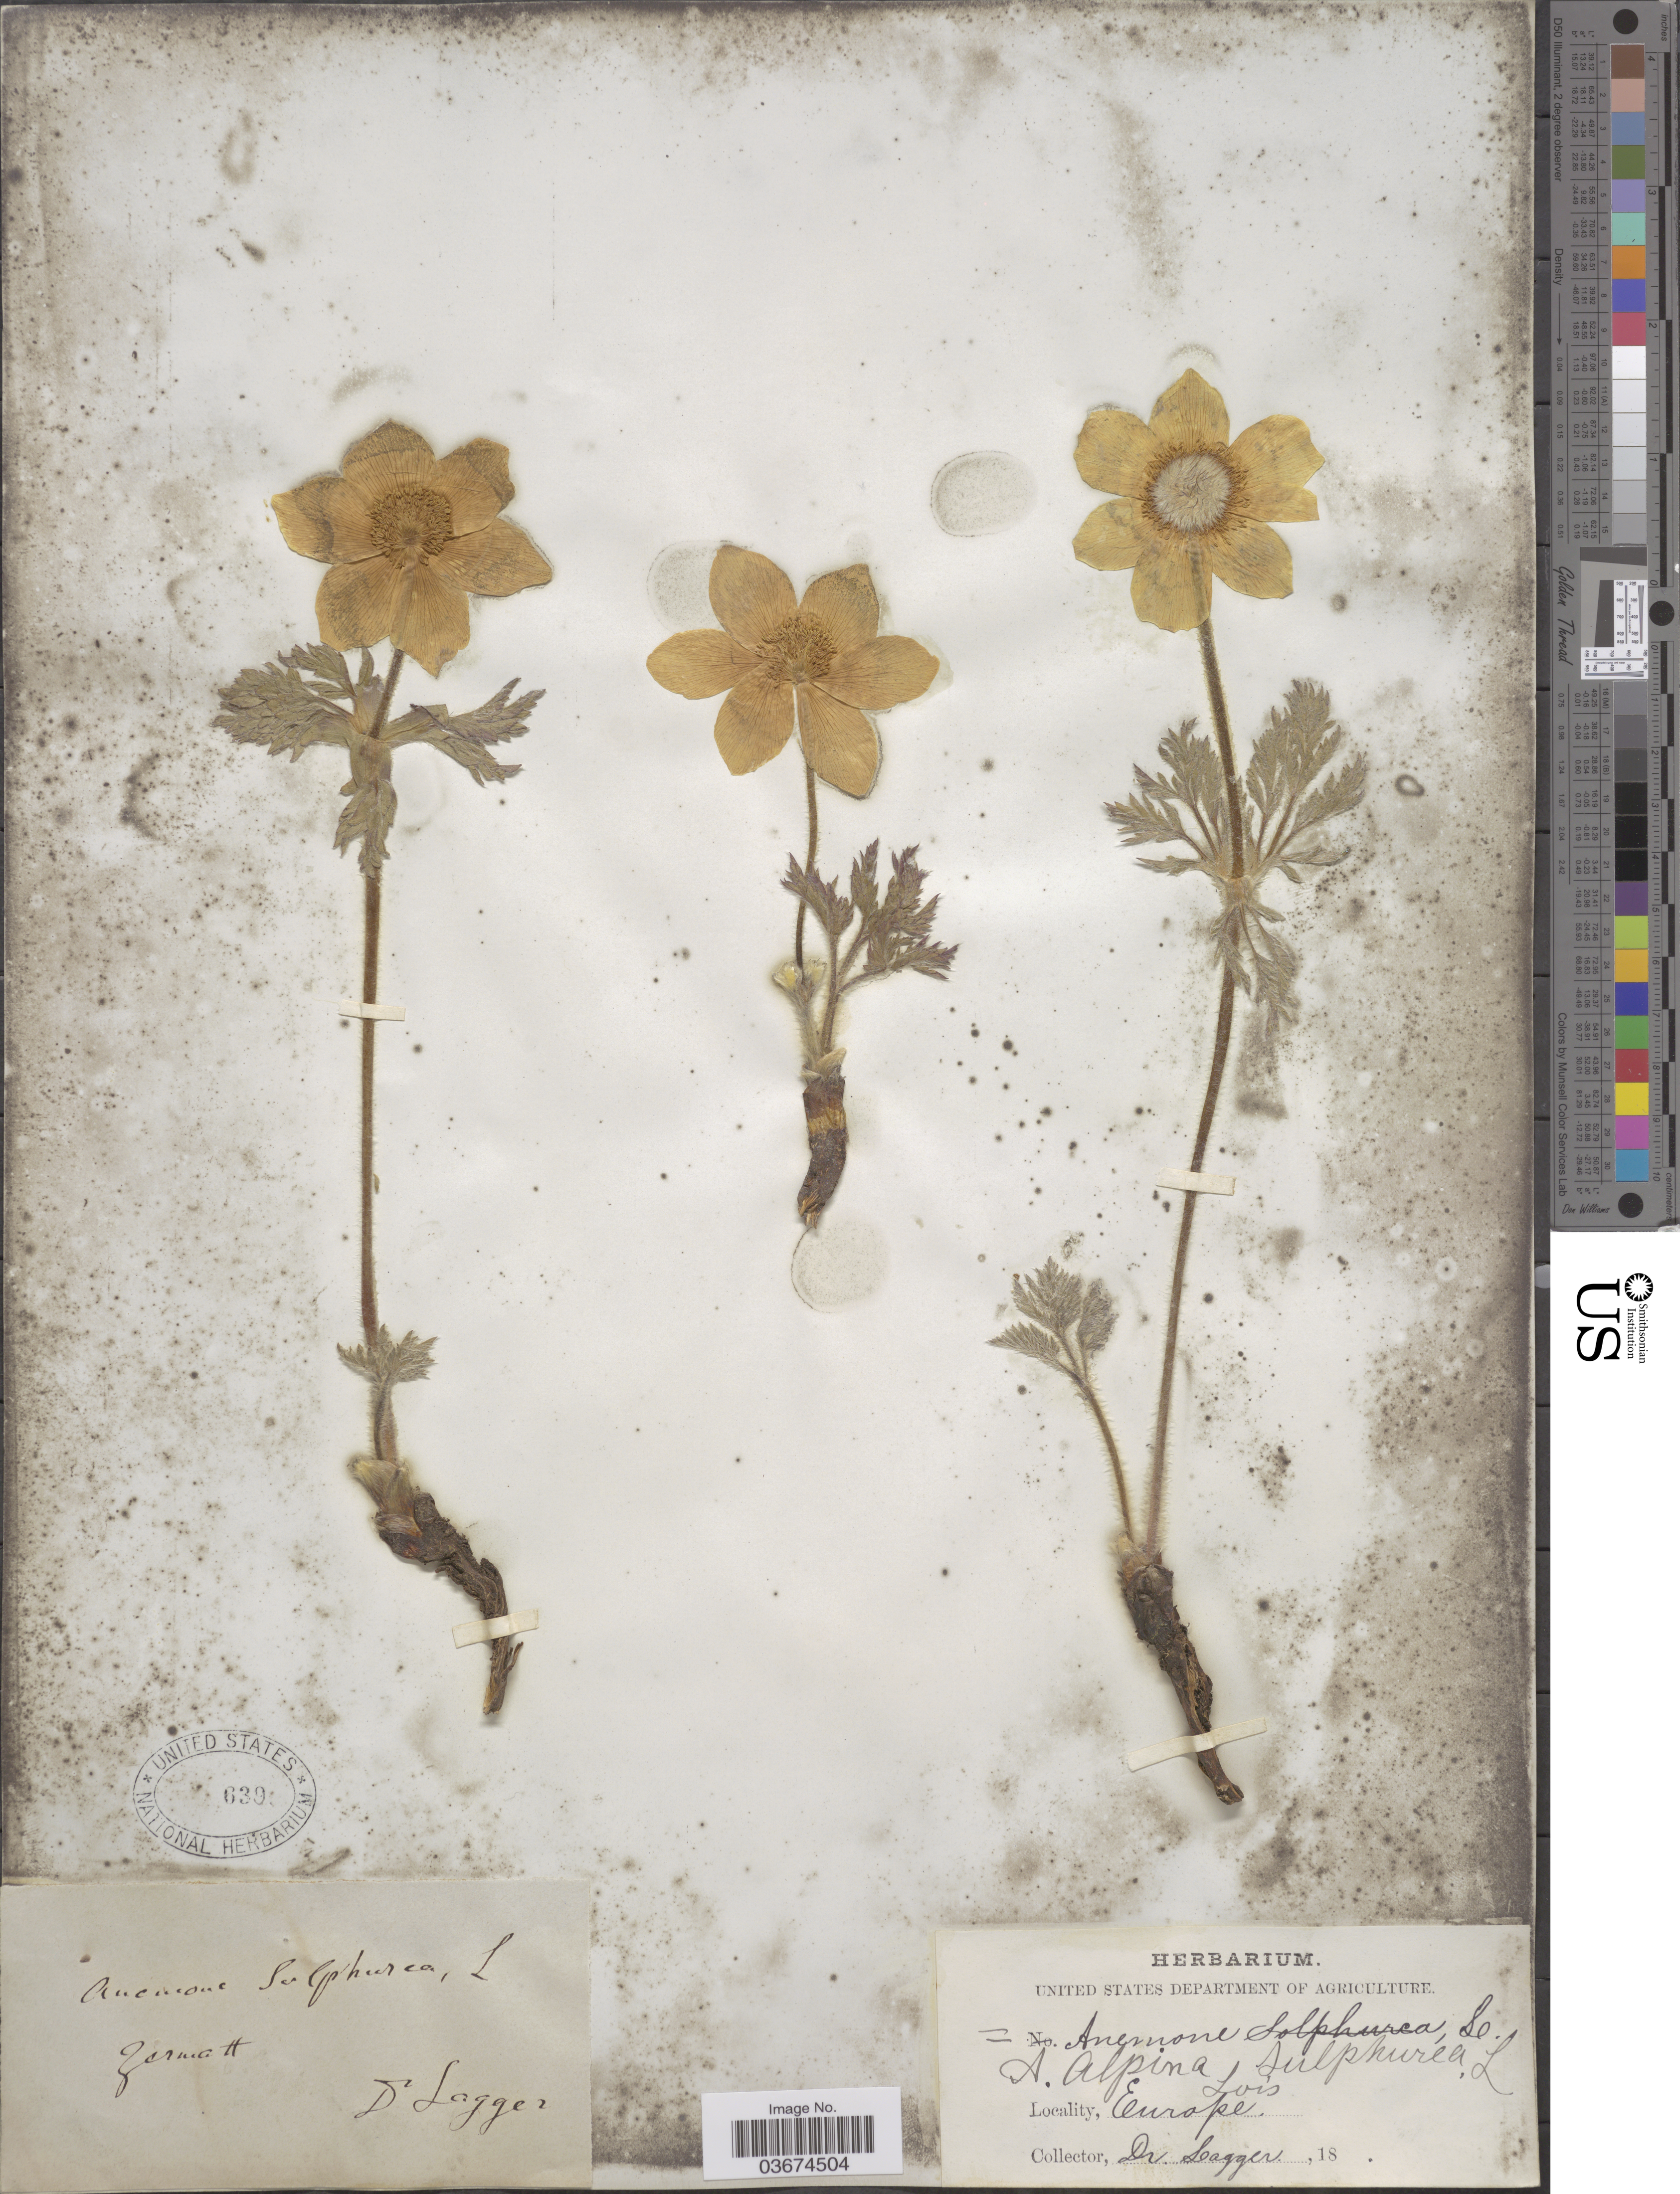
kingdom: Plantae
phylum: Tracheophyta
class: Magnoliopsida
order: Ranunculales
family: Ranunculaceae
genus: Pulsatilla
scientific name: Pulsatilla alpina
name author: Delarbre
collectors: F. J. Lagger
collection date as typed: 18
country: Switzerland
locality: Zermatt. Europe.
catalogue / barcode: US 639